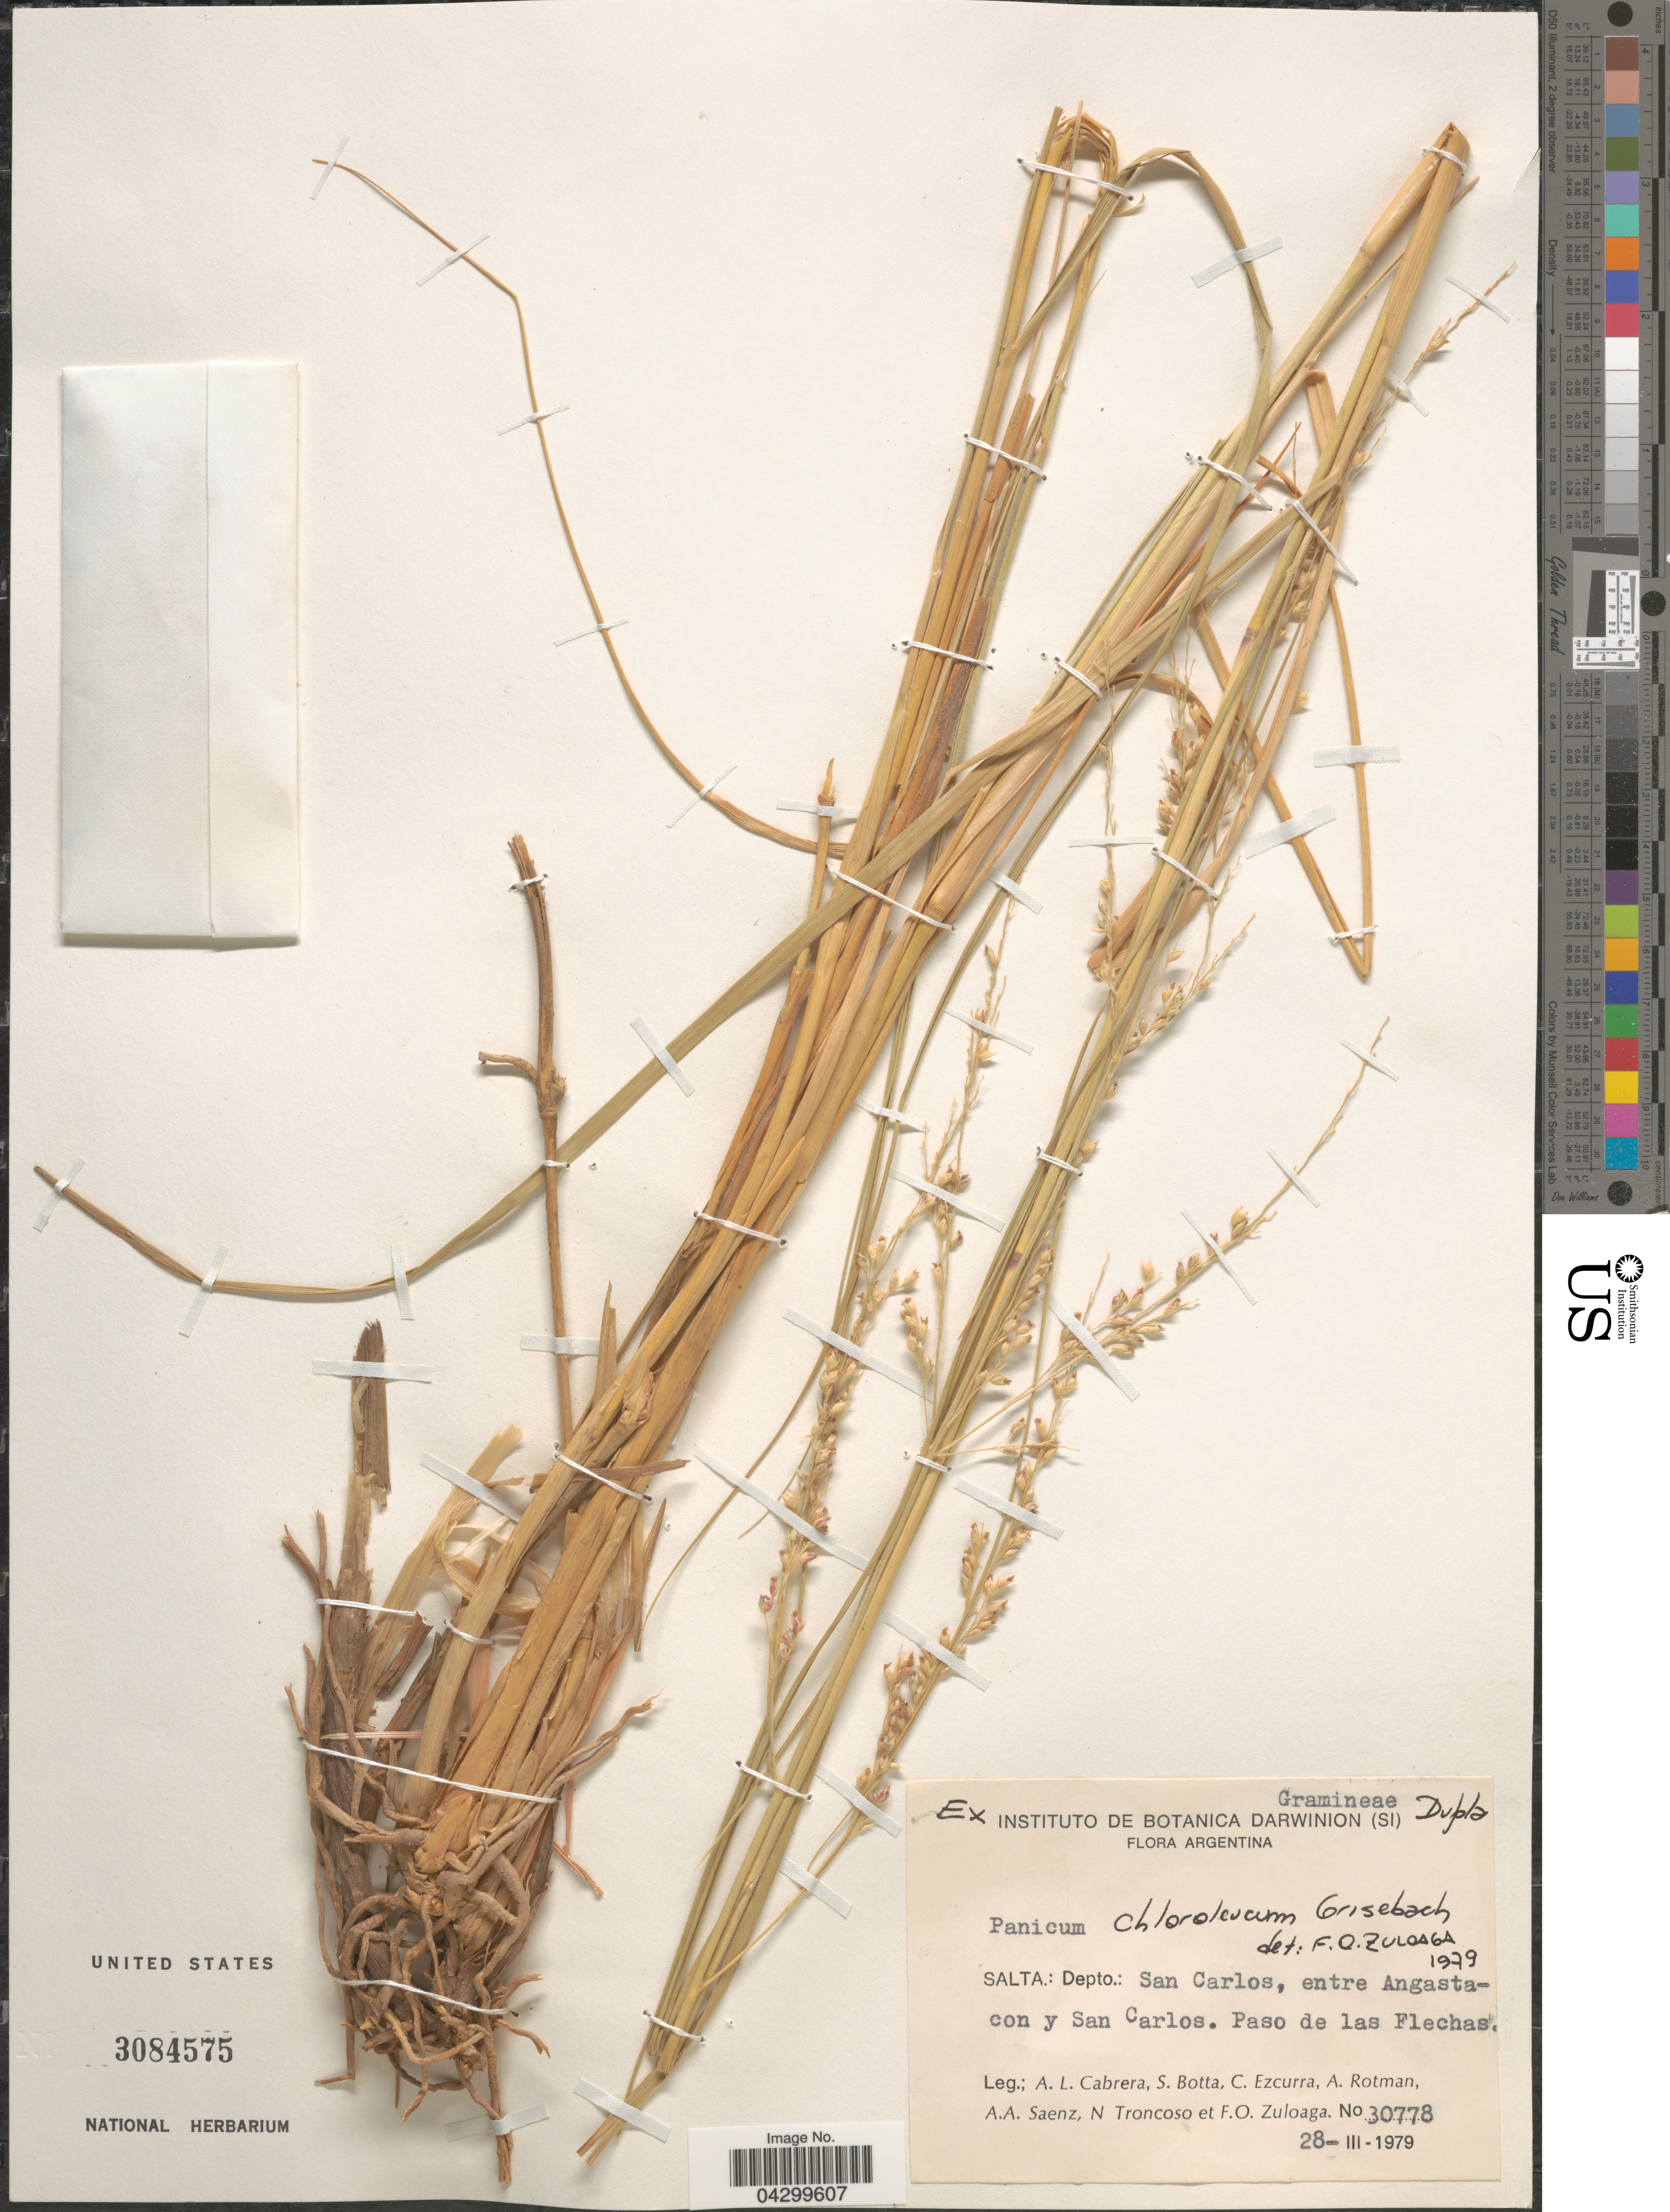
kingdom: Plantae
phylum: Tracheophyta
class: Liliopsida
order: Poales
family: Poaceae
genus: Panicum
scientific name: Panicum chloroleucum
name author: Griseb.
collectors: A. L. Cabrera, S. Botta, C. Ezcurra, A. D. Rotman & et al.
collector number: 30778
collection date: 1979-03-28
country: Argentina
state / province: Salta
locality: Depto.: San Carlos, entre Angastacon y San Carlos. Paso de la Flechas.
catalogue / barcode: US 3084575